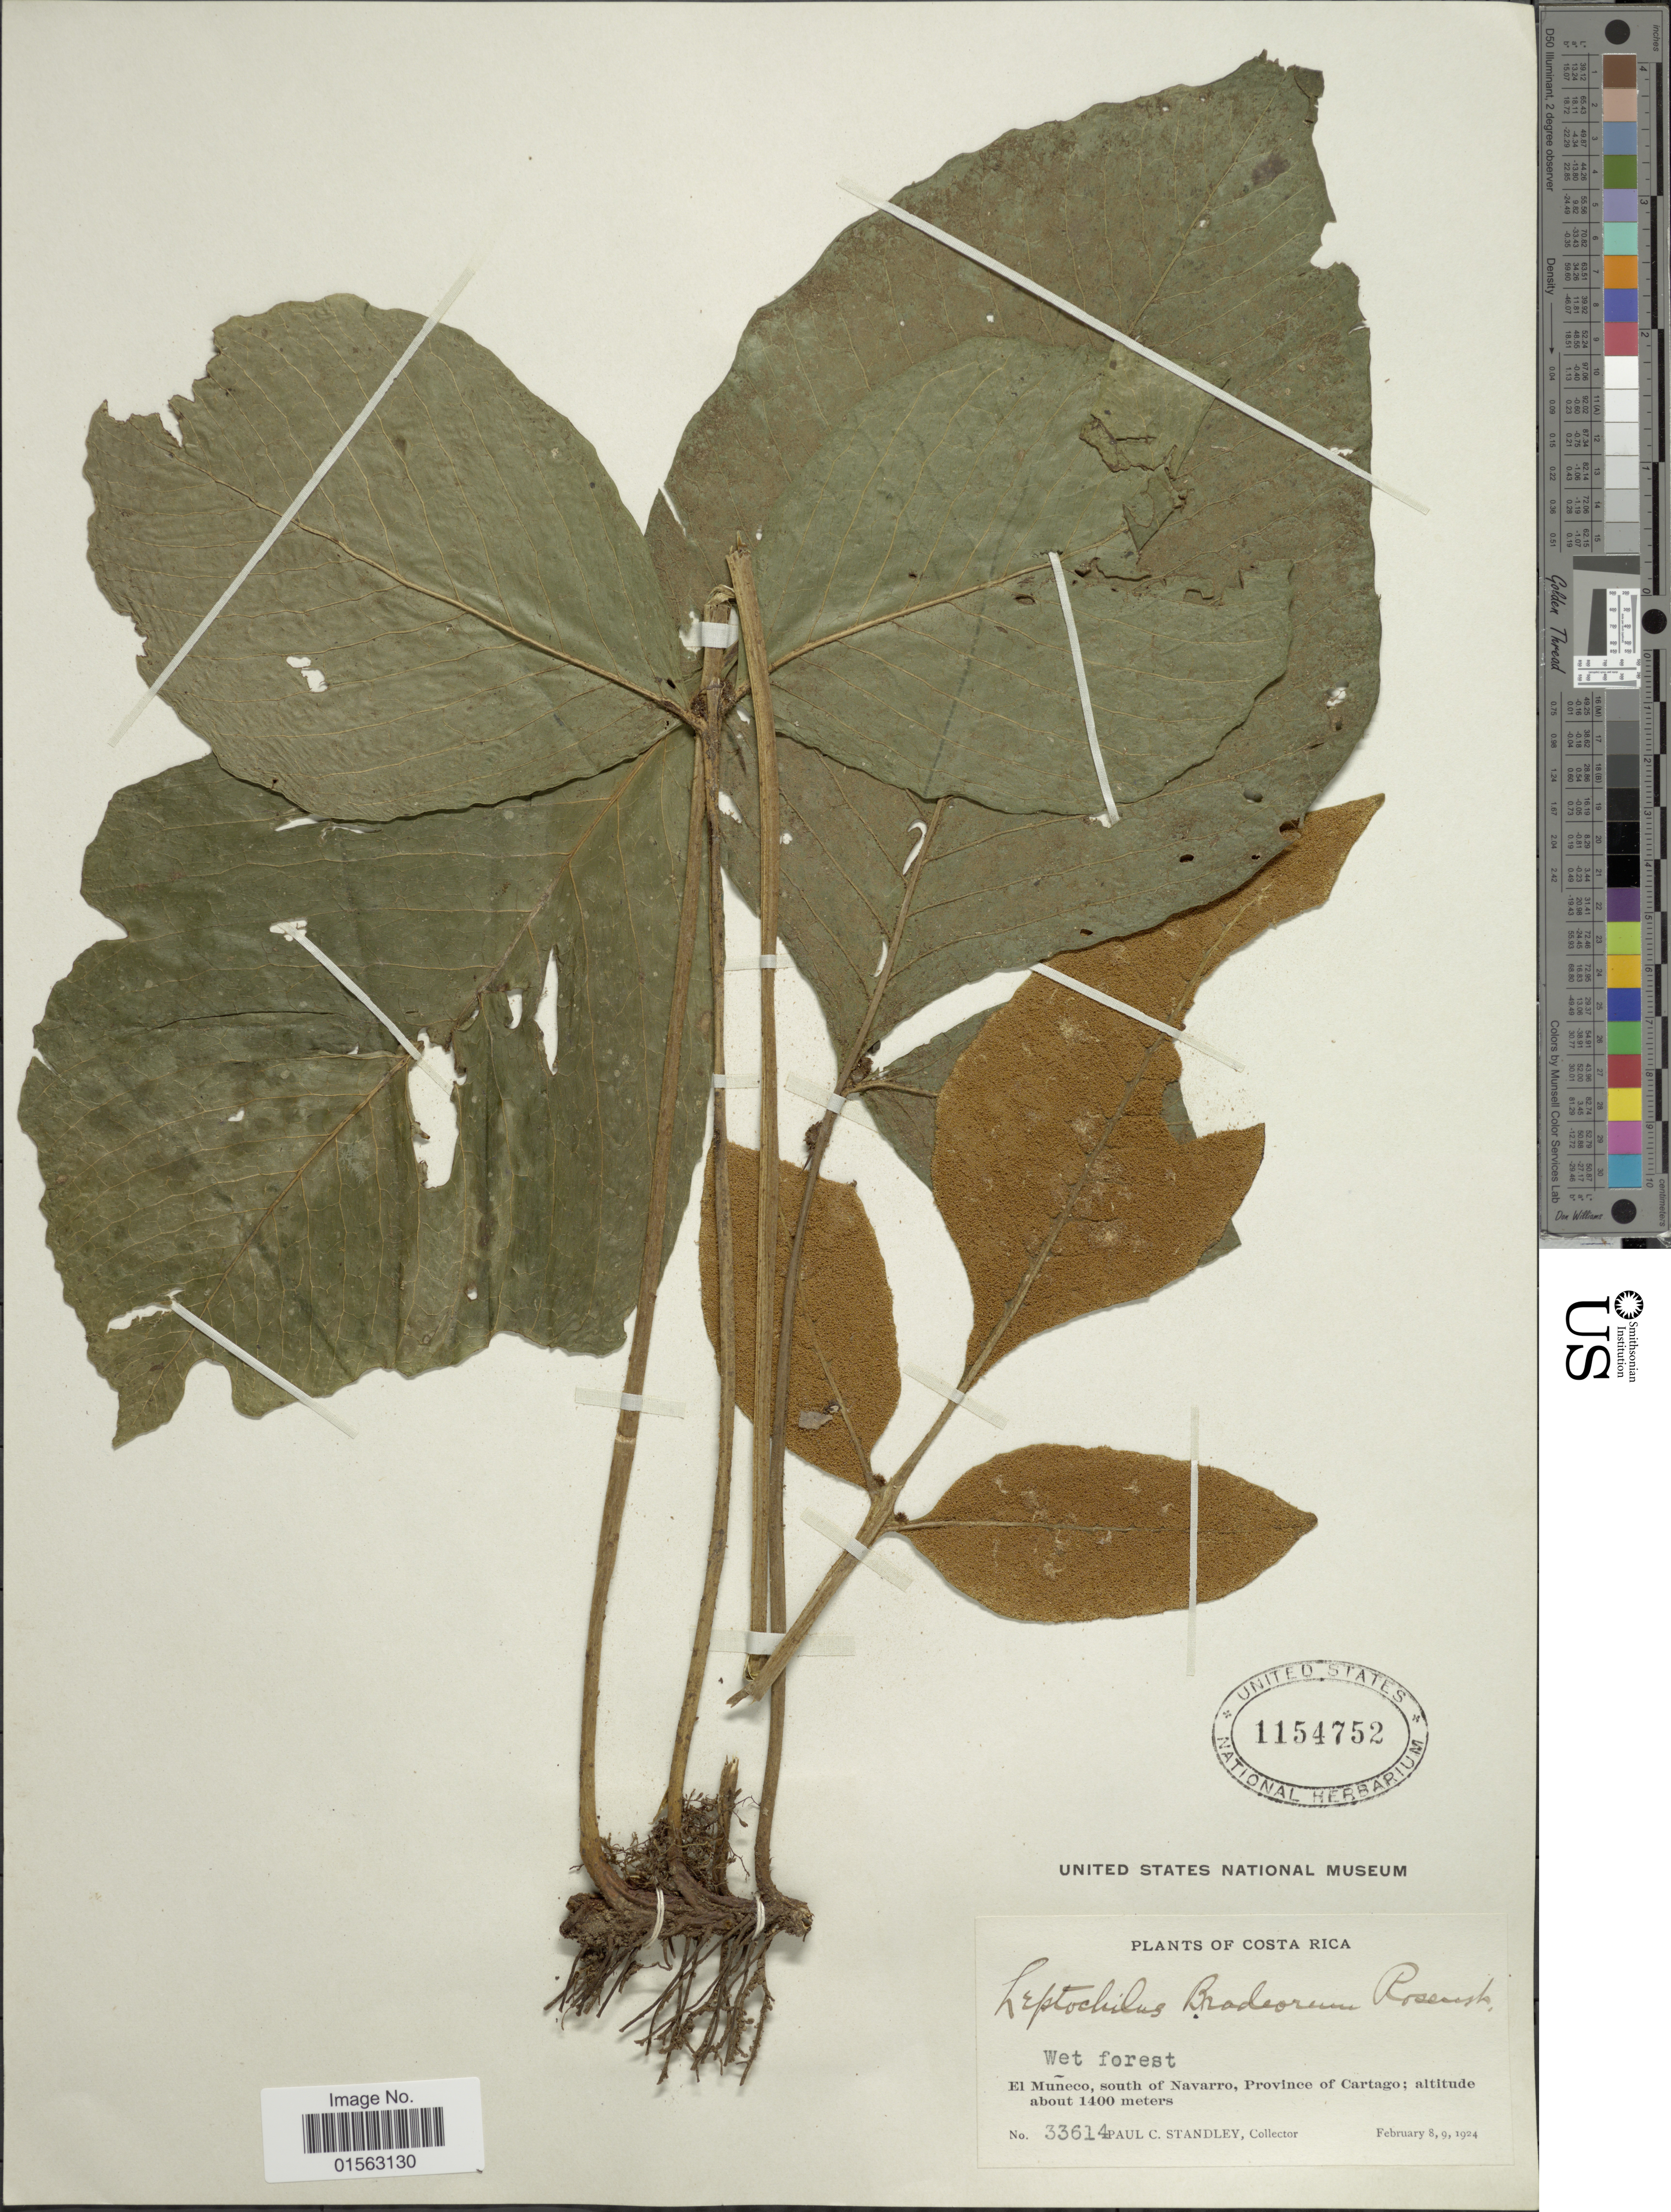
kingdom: Plantae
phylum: Tracheophyta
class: Polypodiopsida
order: Polypodiales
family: Dryopteridaceae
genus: Mickelia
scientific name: Mickelia oligarchica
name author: (Baker) R.C. Moran et al.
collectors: P. C. Standley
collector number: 33614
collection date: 1924-02-08/1924-02-09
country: Costa Rica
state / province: Cartago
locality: Costa Rica, El Muñeco, south of Navarro, Province of Cartago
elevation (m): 1400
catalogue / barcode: US 1154752